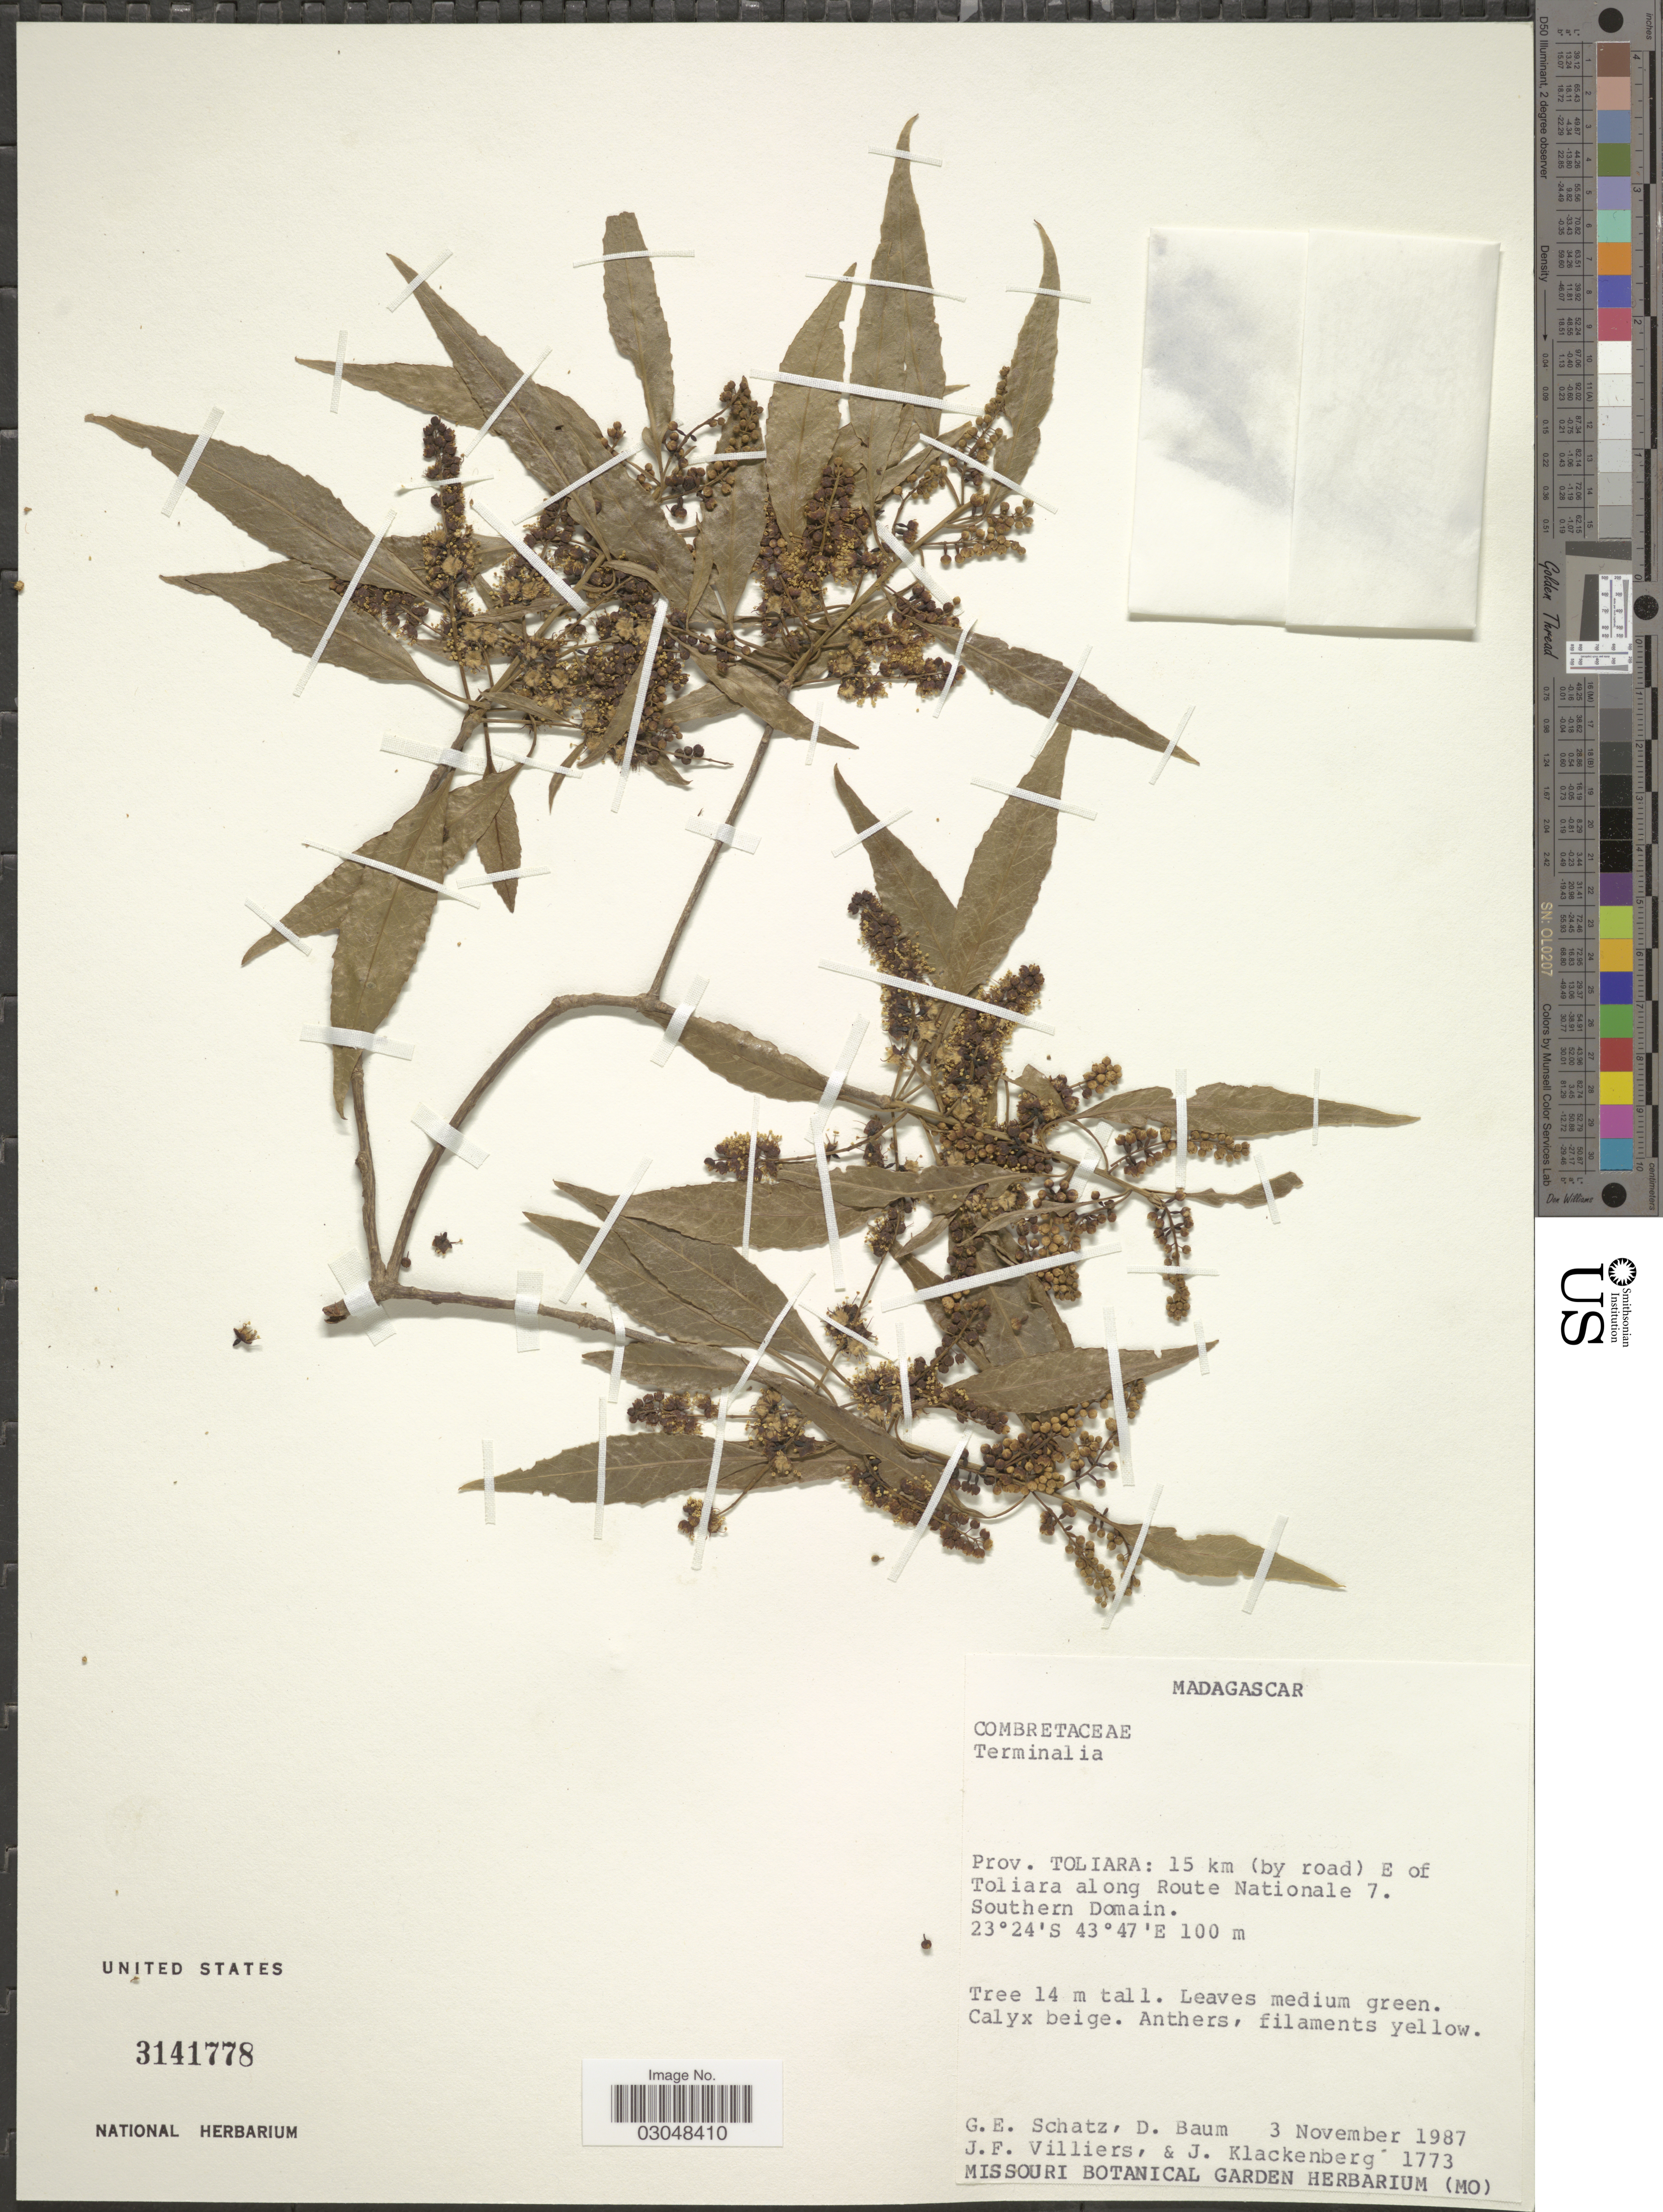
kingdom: Plantae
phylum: Tracheophyta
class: Magnoliopsida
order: Myrtales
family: Combretaceae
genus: Terminalia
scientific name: Terminalia sp.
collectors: G. Schatz, D. Baum, J. Villiers & J. Klackenberg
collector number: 1773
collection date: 1987-11-03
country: Madagascar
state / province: Atsimo-Andrefana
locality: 15 km (by road) E of Toliara along Route Nationale 7. Southern Domain.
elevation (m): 100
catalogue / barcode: US 3141778